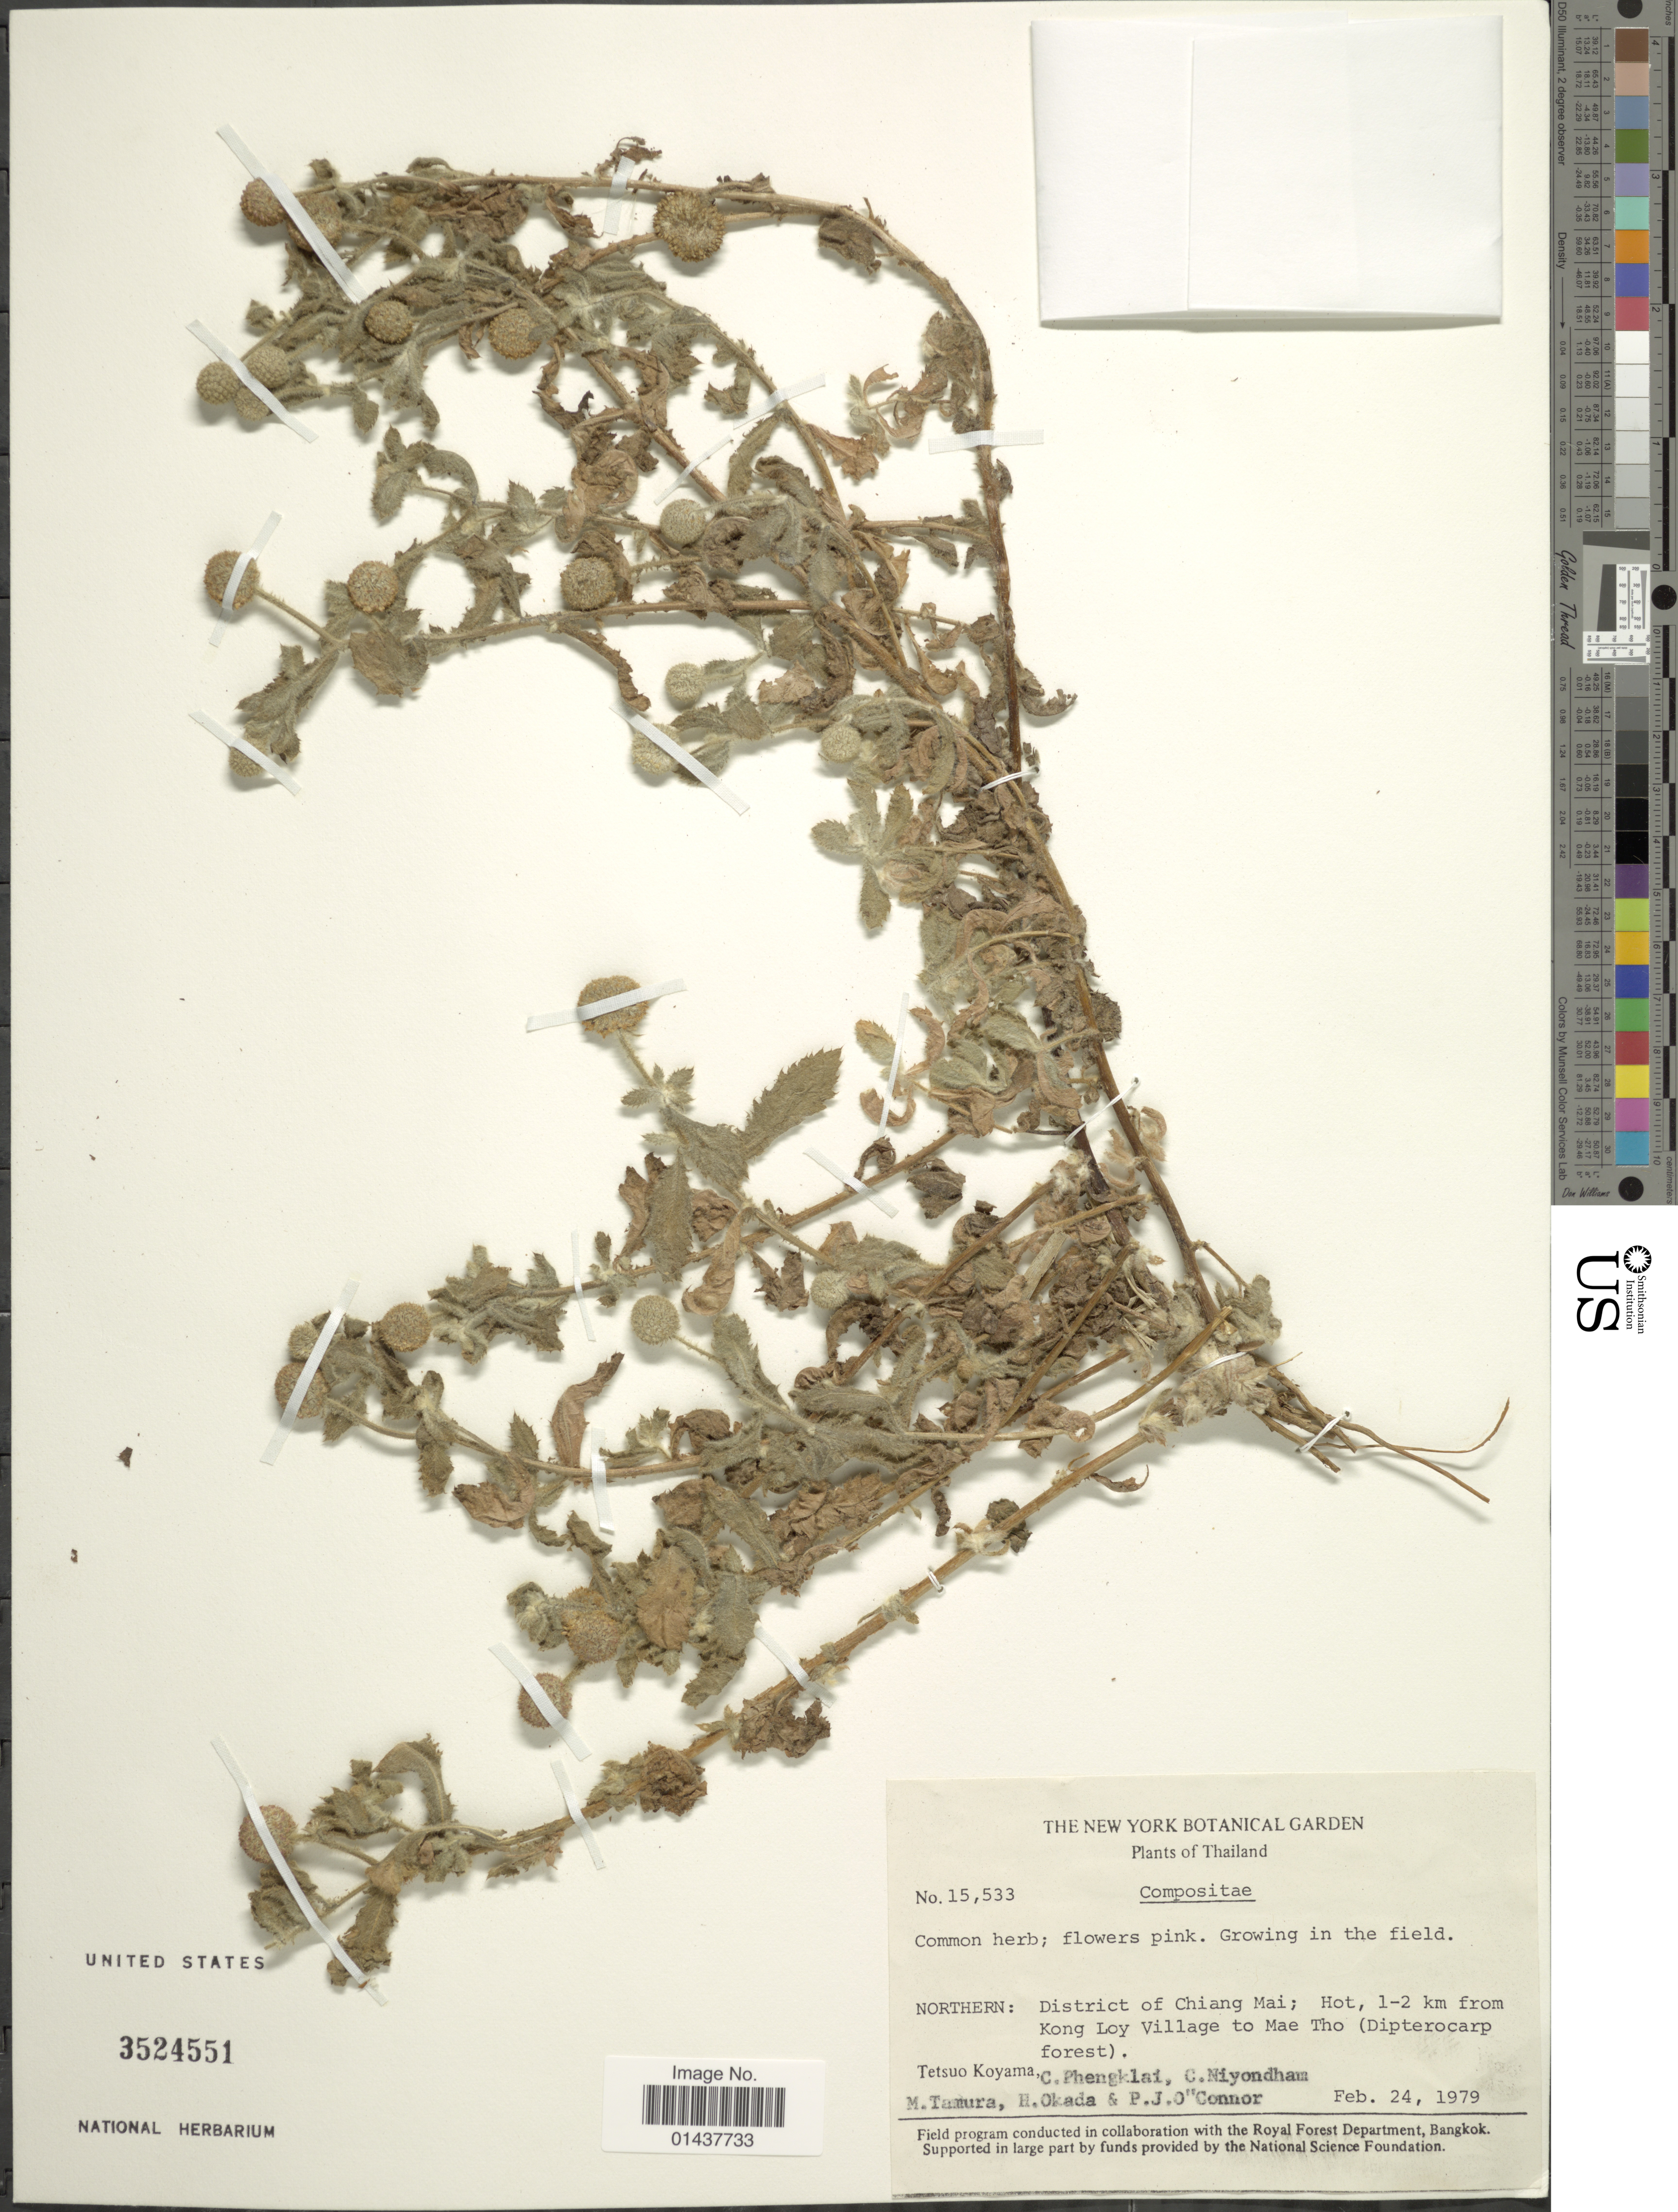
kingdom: Plantae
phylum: Tracheophyta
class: Magnoliopsida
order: Asterales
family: Asteraceae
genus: Sphaeranthus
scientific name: Sphaeranthus africanus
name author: L.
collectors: T. Koyama, C. Phengklai, C. Niyondham, M. Tamura & et al.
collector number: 15533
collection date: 1979-02-24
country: Thailand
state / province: Chiang Mai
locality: Northern: District of Chiang Mai; Hot, 1-2 km from Kong Loy Village to Mae Tho (Dipterocarp forest)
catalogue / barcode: US 3524551